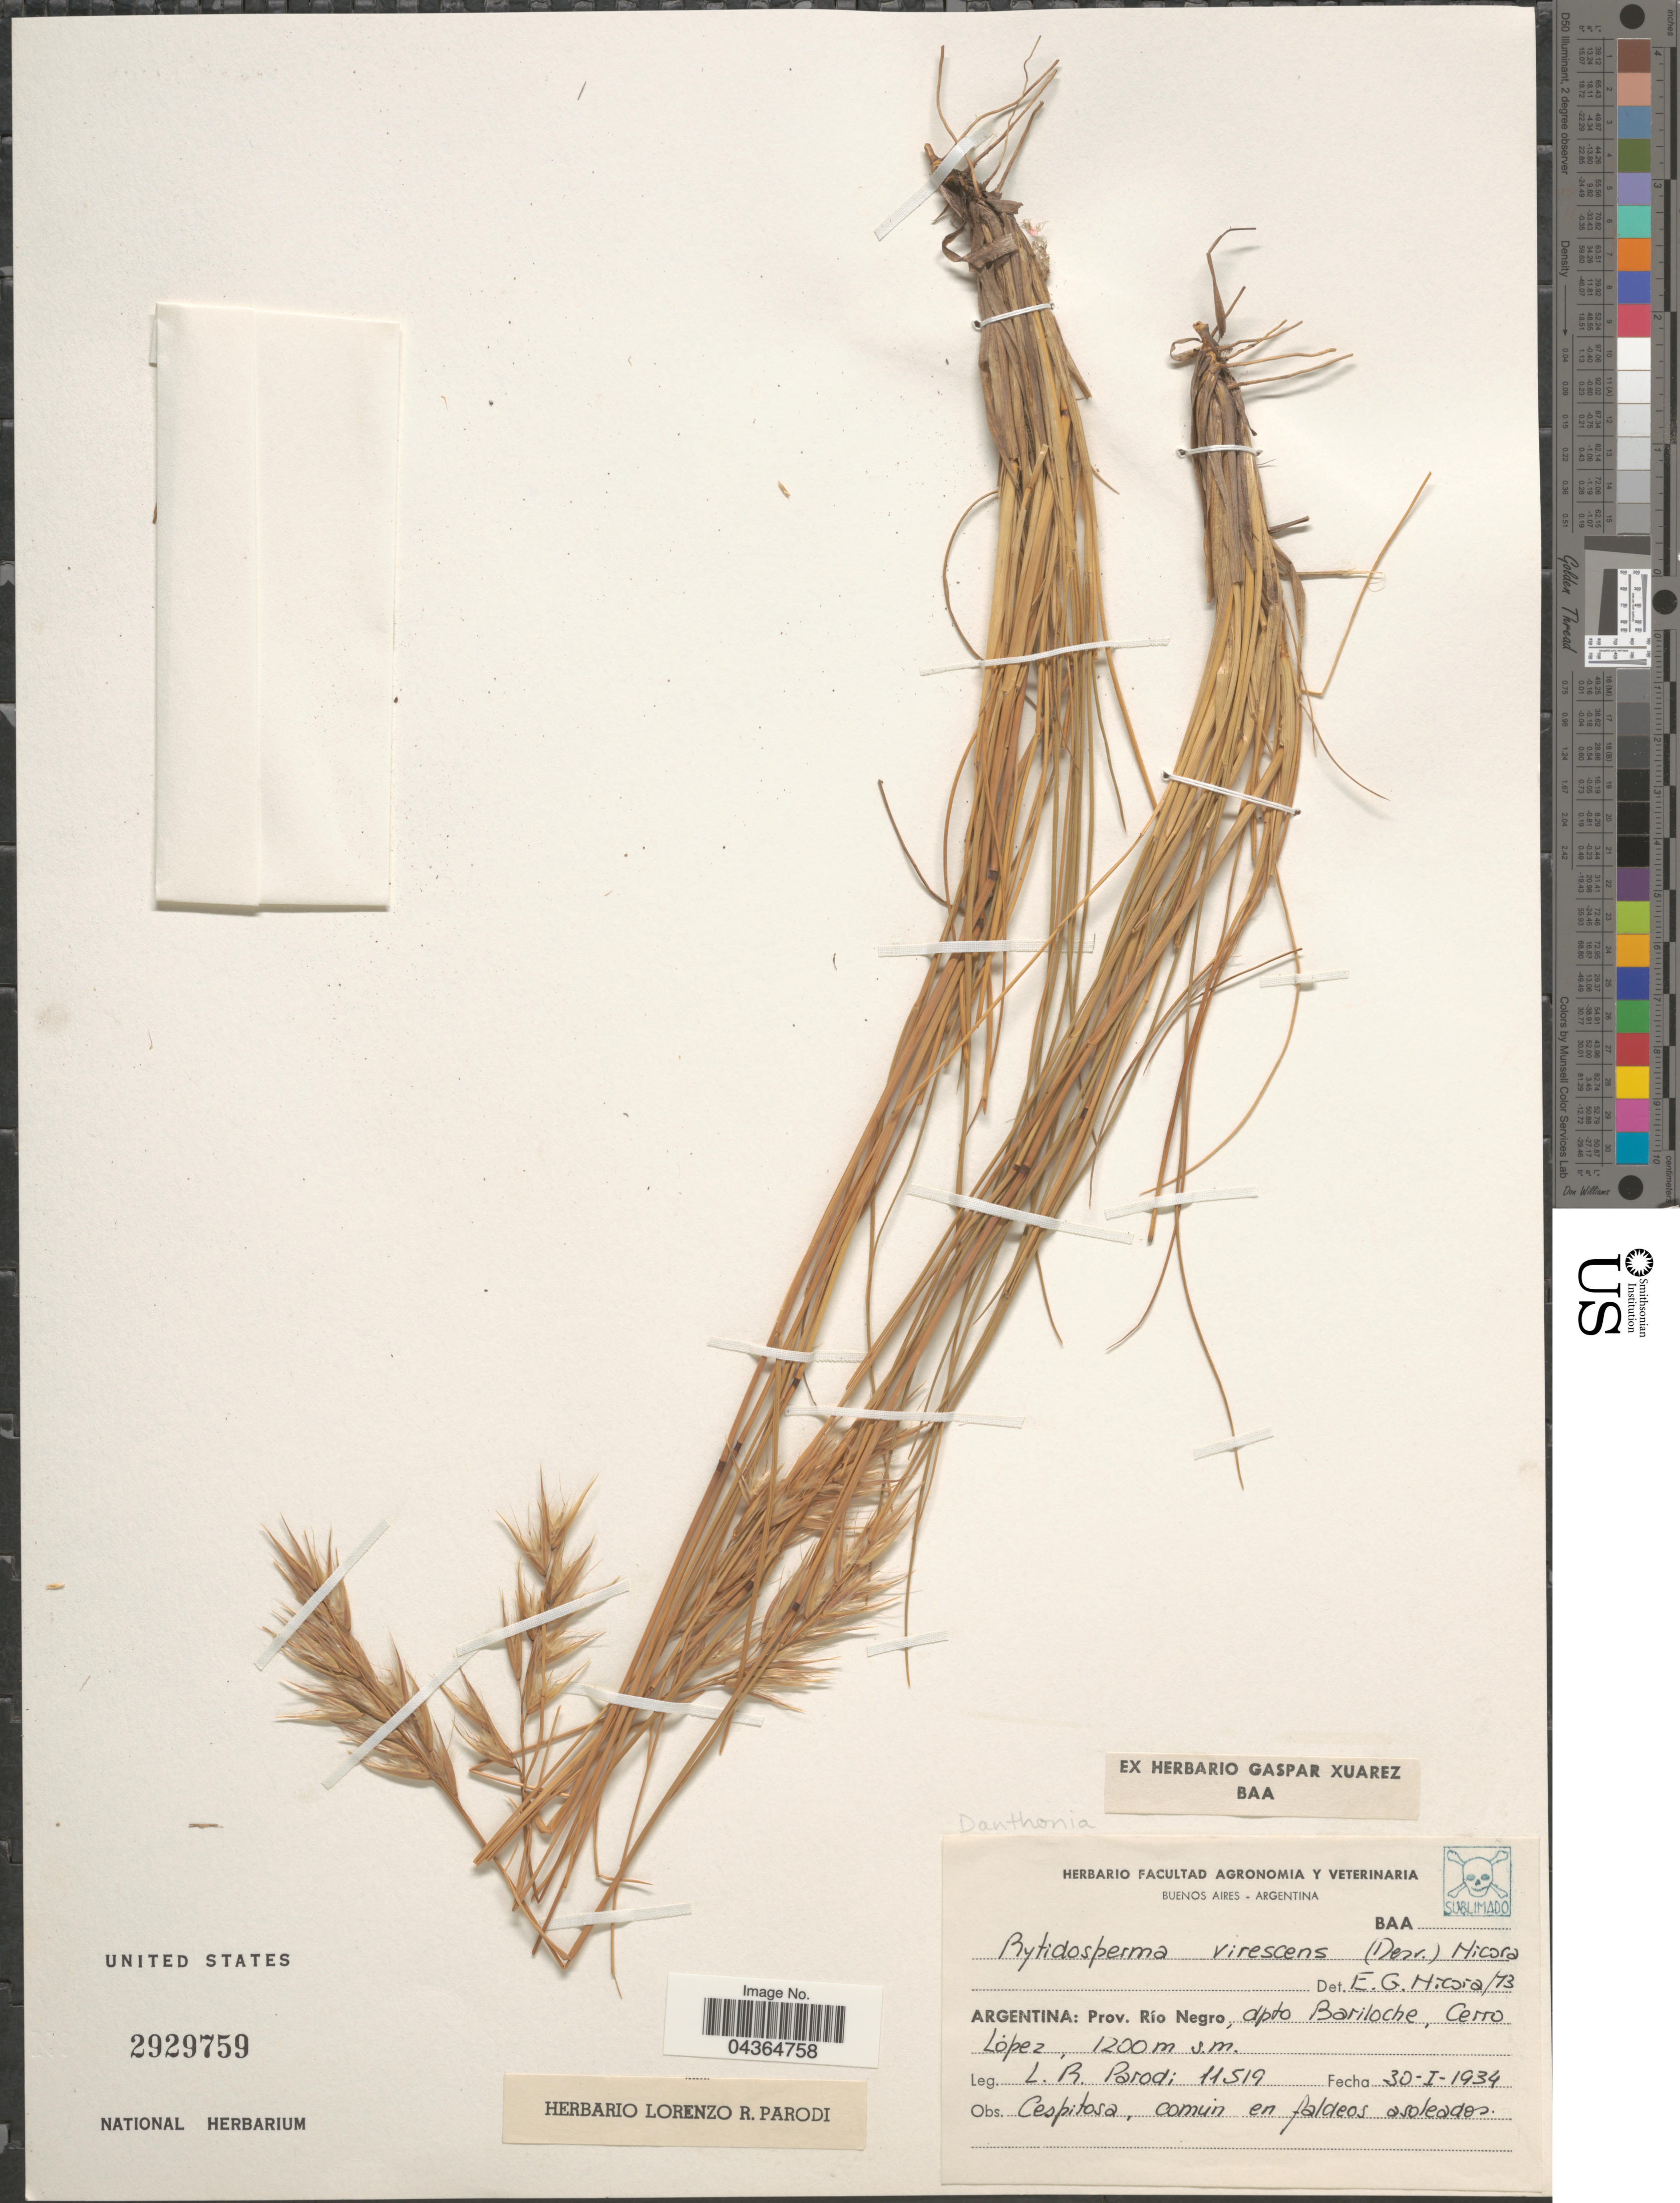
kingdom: Plantae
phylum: Tracheophyta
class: Liliopsida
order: Poales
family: Poaceae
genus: Danthonia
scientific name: Danthonia sp.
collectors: L. R. Parodi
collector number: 11519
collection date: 1934-01-30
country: Argentina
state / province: Rio Negro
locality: Dpto Bariloche, Cerro López.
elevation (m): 1200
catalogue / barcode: US 2929759